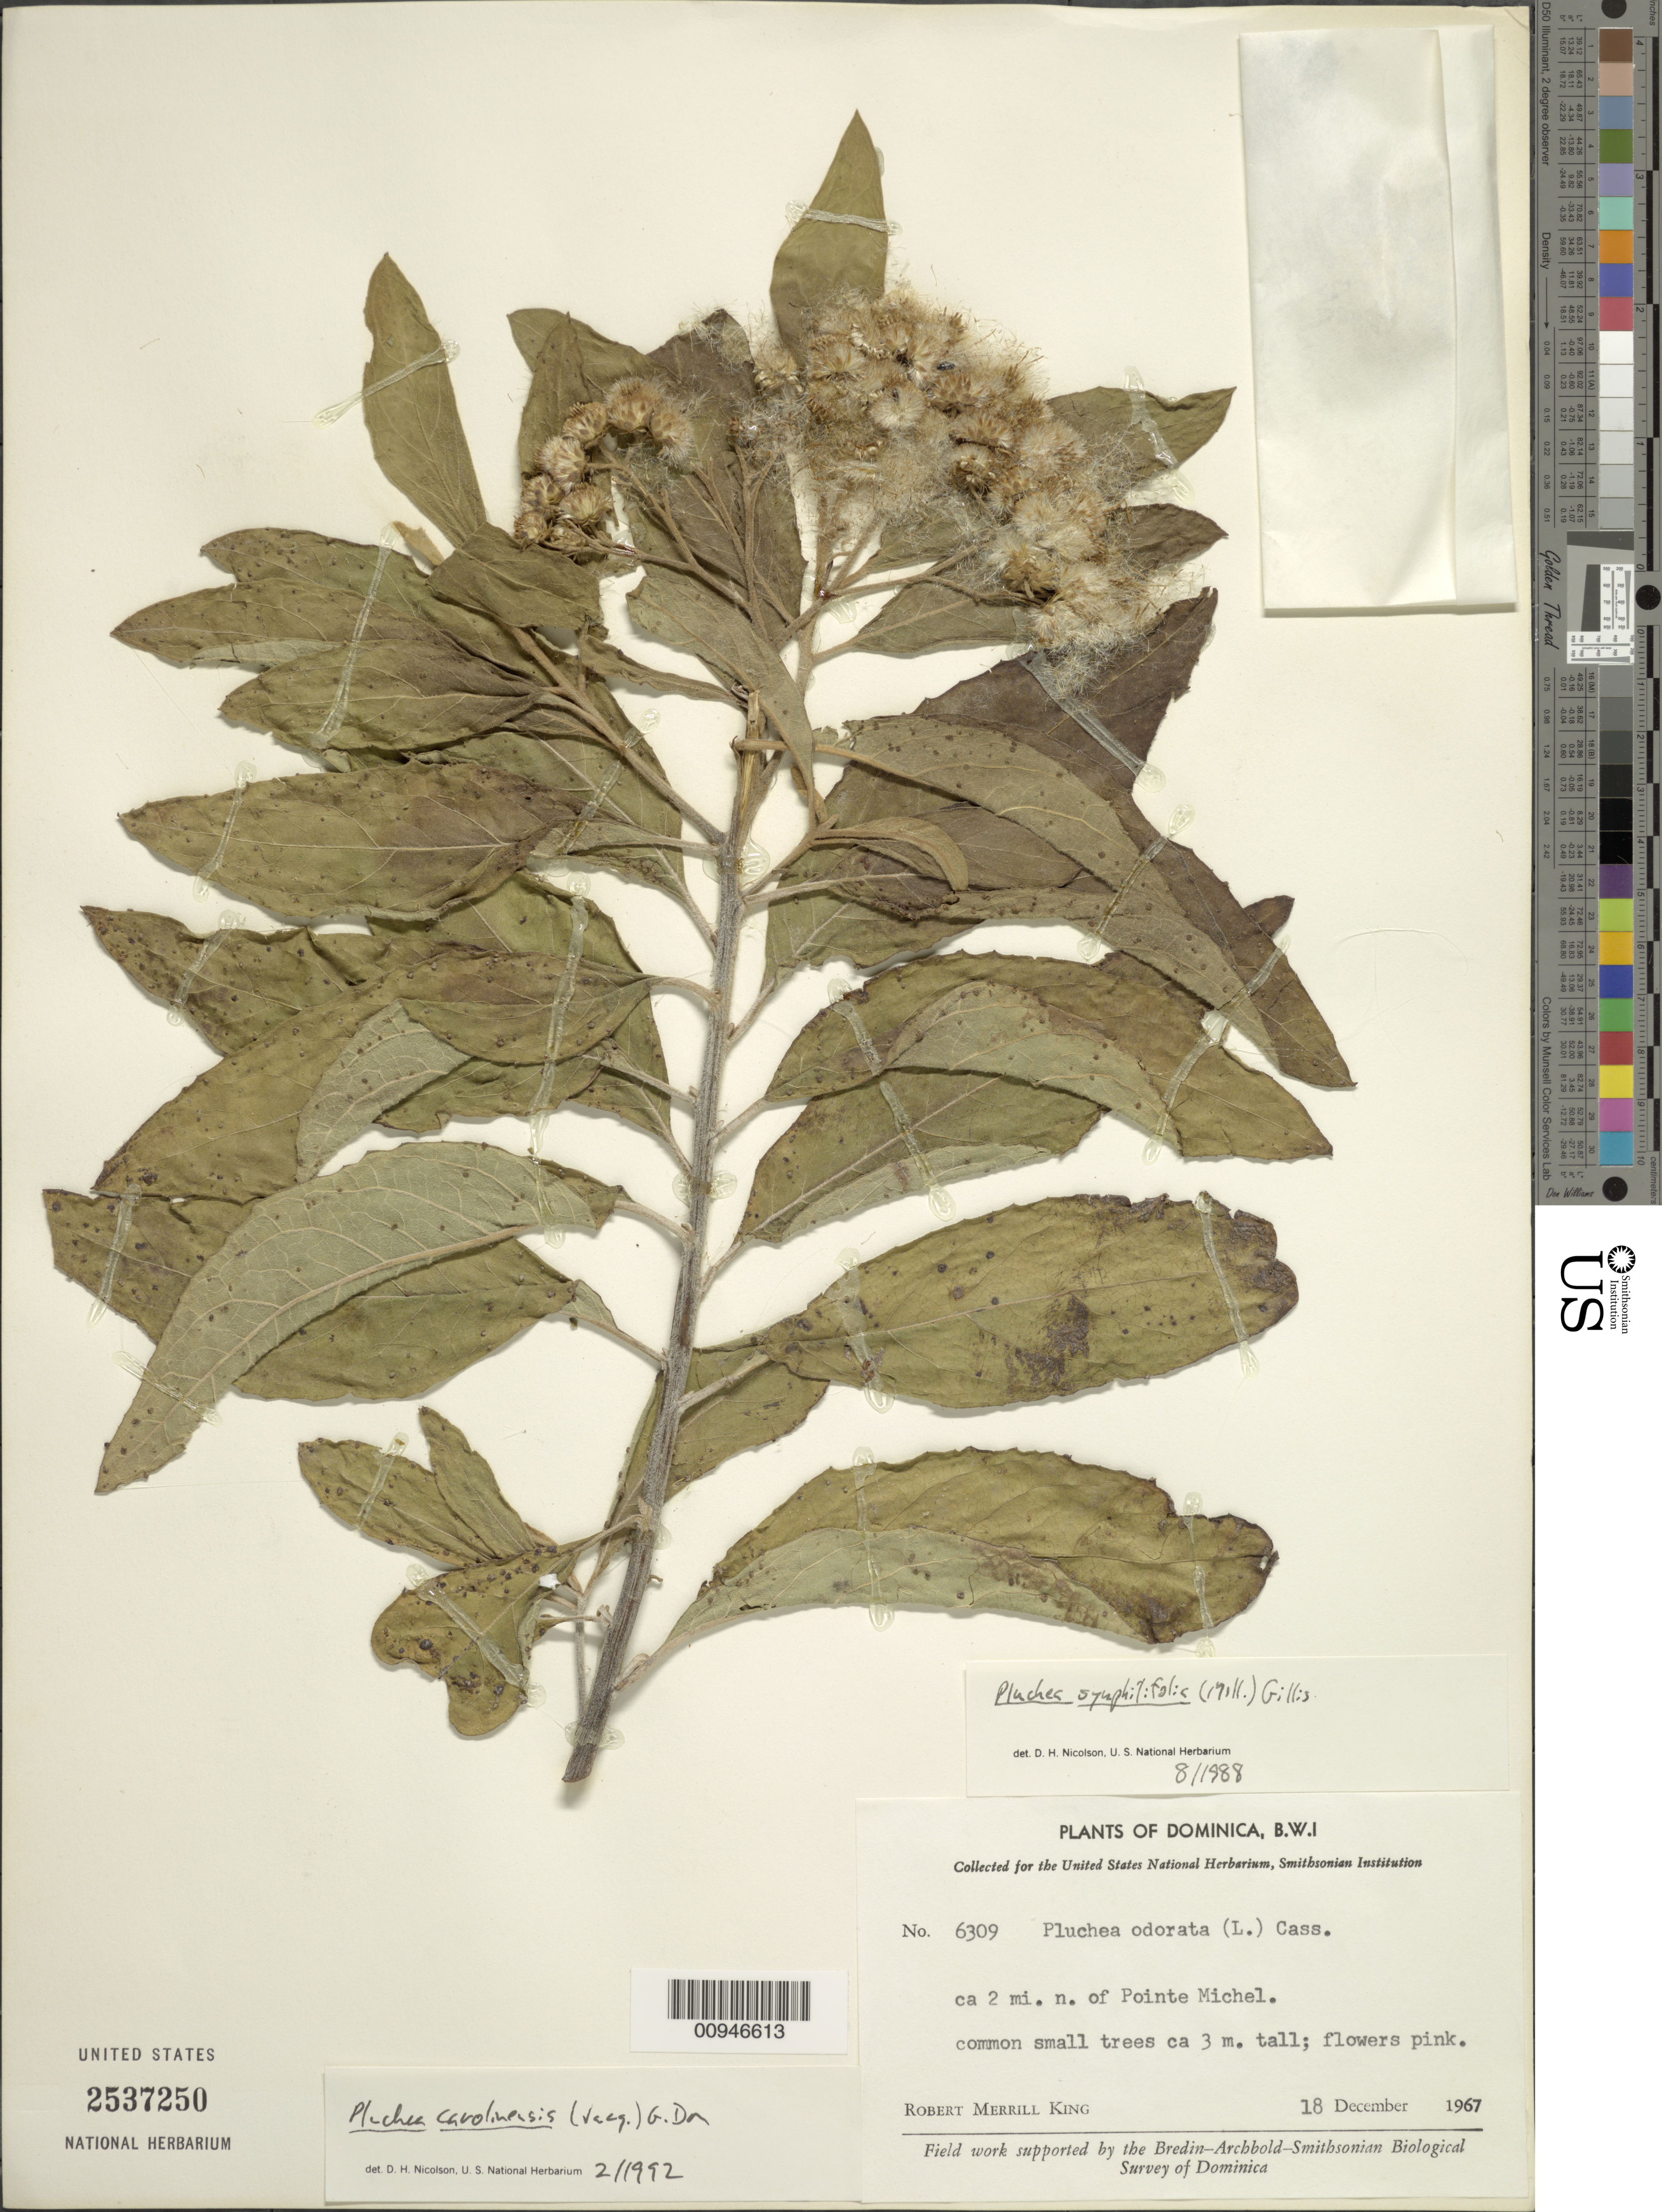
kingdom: Plantae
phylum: Tracheophyta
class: Magnoliopsida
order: Asterales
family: Asteraceae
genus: Pluchea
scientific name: Pluchea carolinensis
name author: (Jacq.) D. Don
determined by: Nicoloson, D. H.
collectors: R. M. King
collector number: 6309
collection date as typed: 18 Dec 1967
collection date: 1967-12-18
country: Dominica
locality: Ca. 2 m N. of Pointe Michel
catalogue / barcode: US 2537250